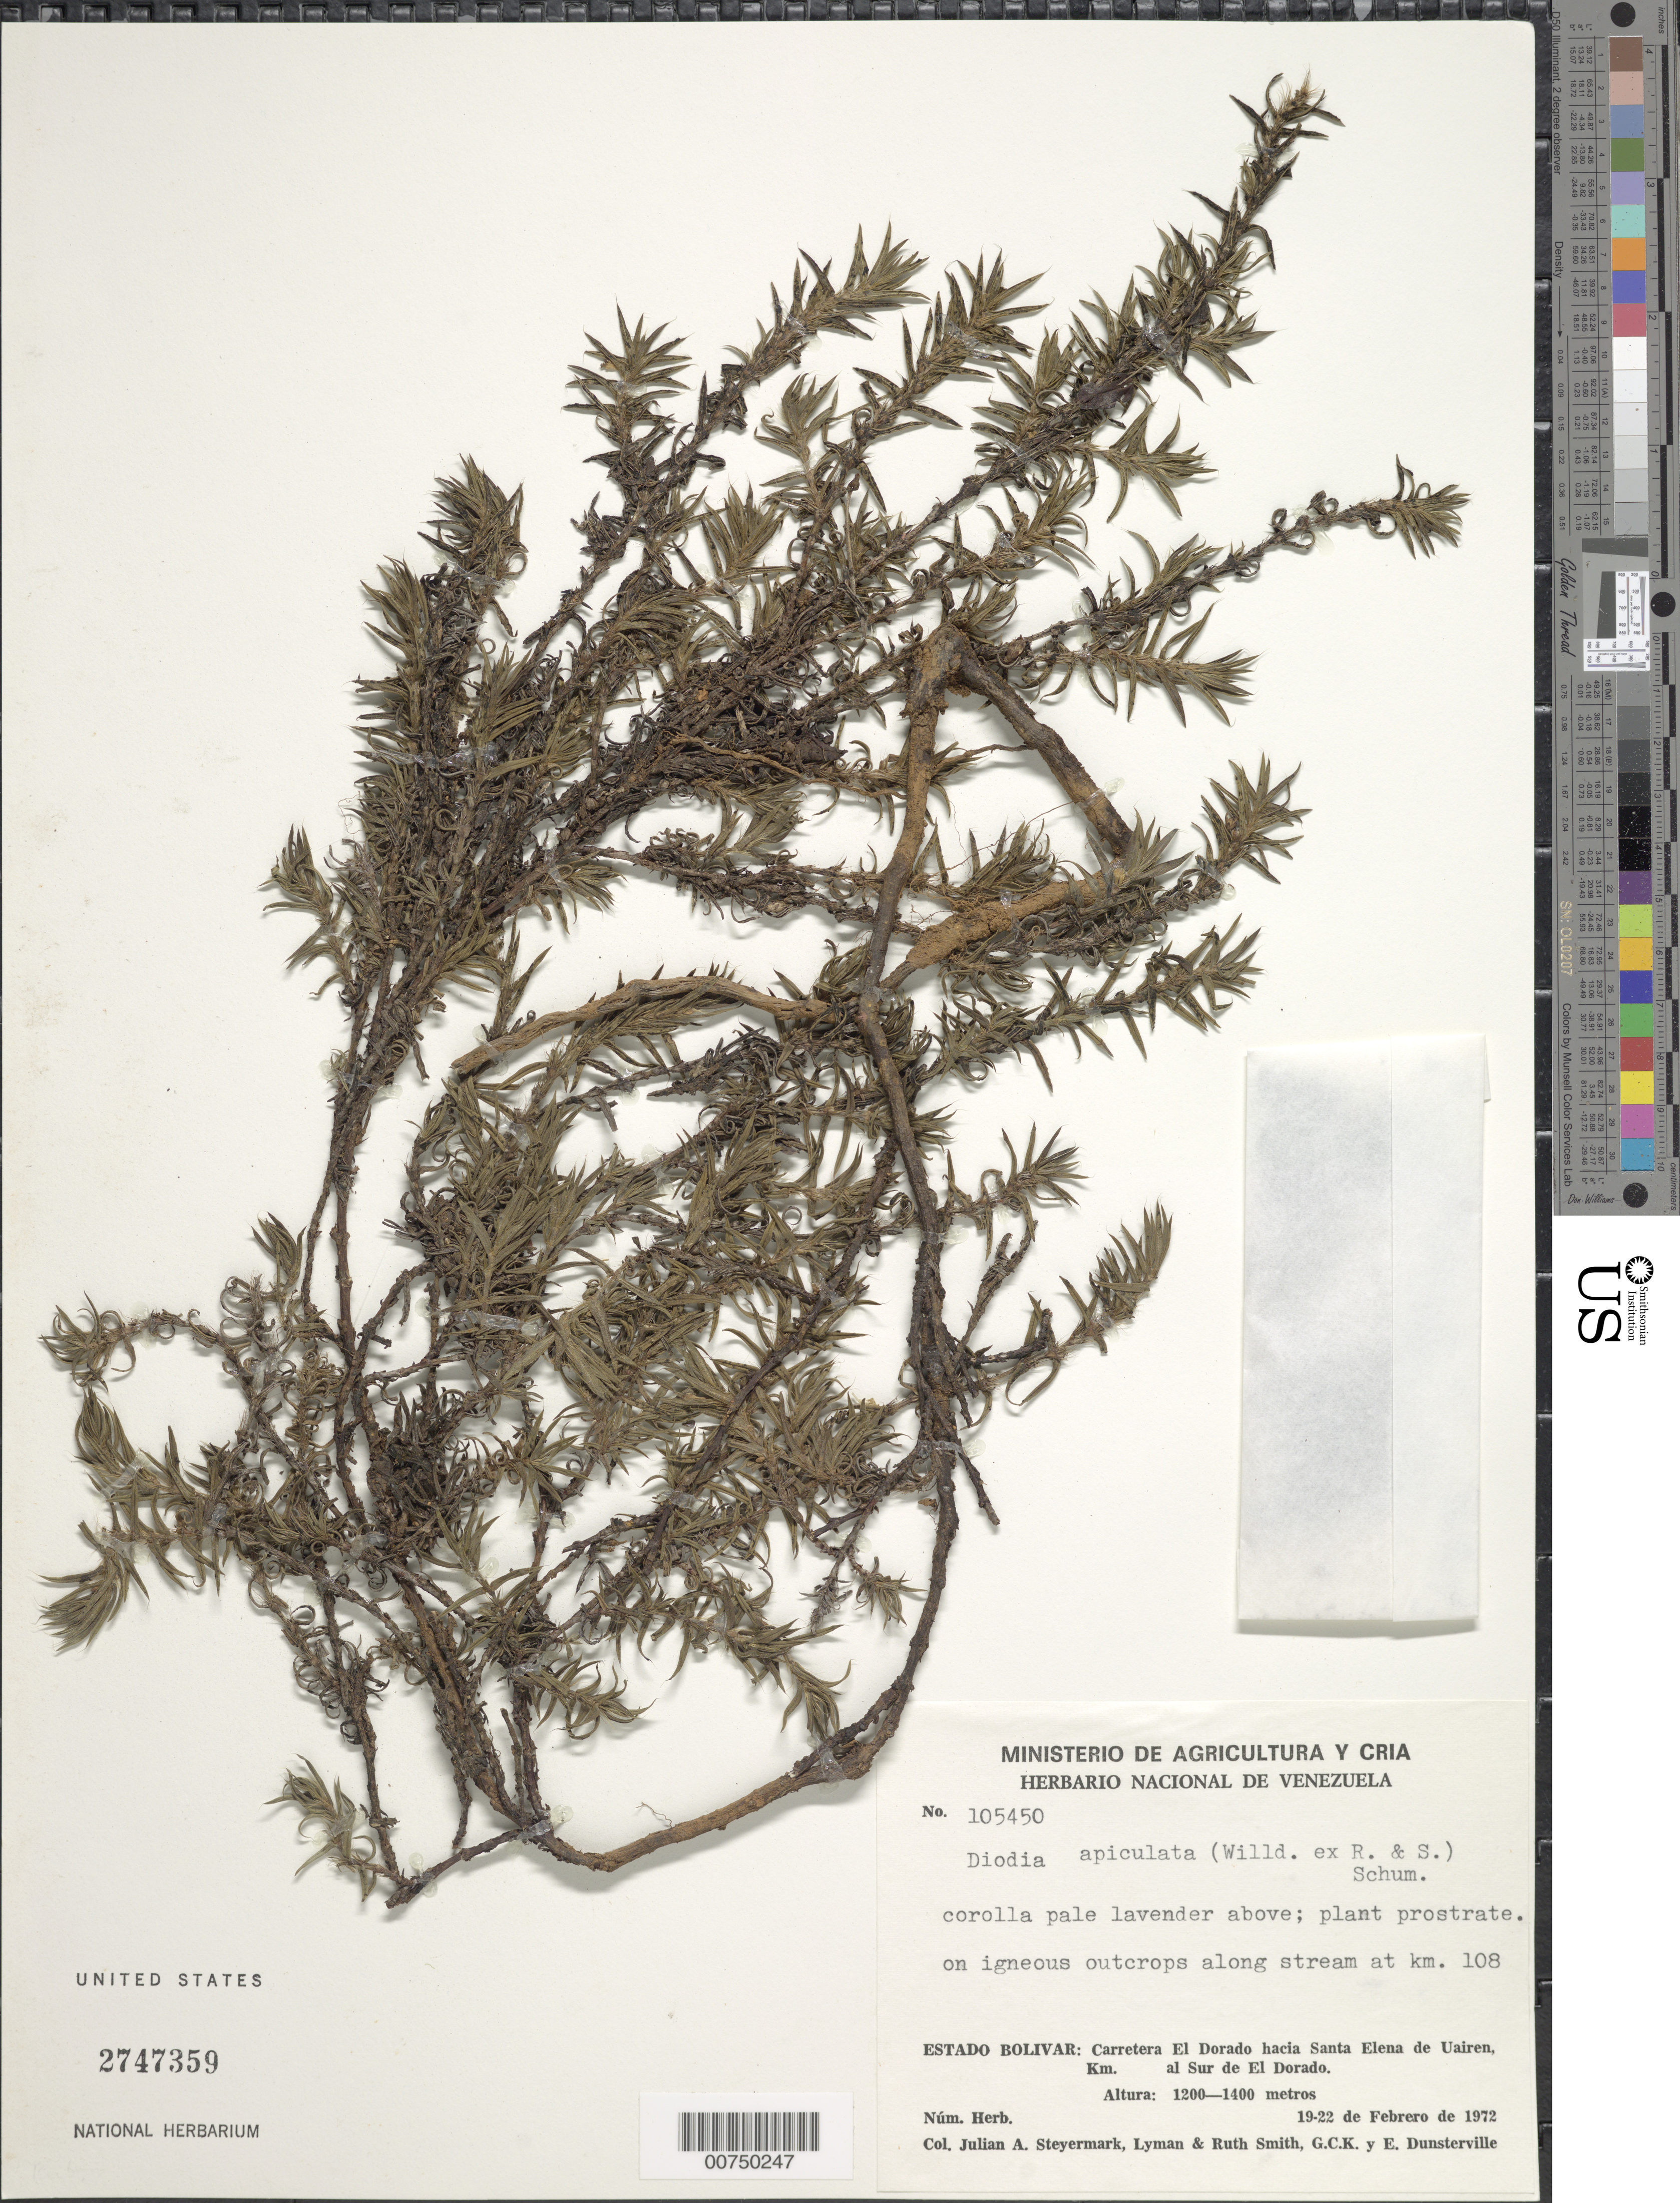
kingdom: Plantae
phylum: Tracheophyta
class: Magnoliopsida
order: Gentianales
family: Rubiaceae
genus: Diodia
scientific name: Diodia apiculata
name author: (Willd. ex Roem. & Schult.) K. Schum.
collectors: J. Steyermark, L. Smith, R. Smith, G. C. K. Dunsterville & E. Dunsterville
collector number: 105450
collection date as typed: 19-Feb-72 to 22-Feb-72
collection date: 1972-02-19/1972-02-22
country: Venezuela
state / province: Bolívar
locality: Carretera El Dorado hacia Santa Elena de Uairen, at km 108 sur de El Dorado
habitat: Igneous outcrops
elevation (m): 1200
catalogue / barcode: US 2747359